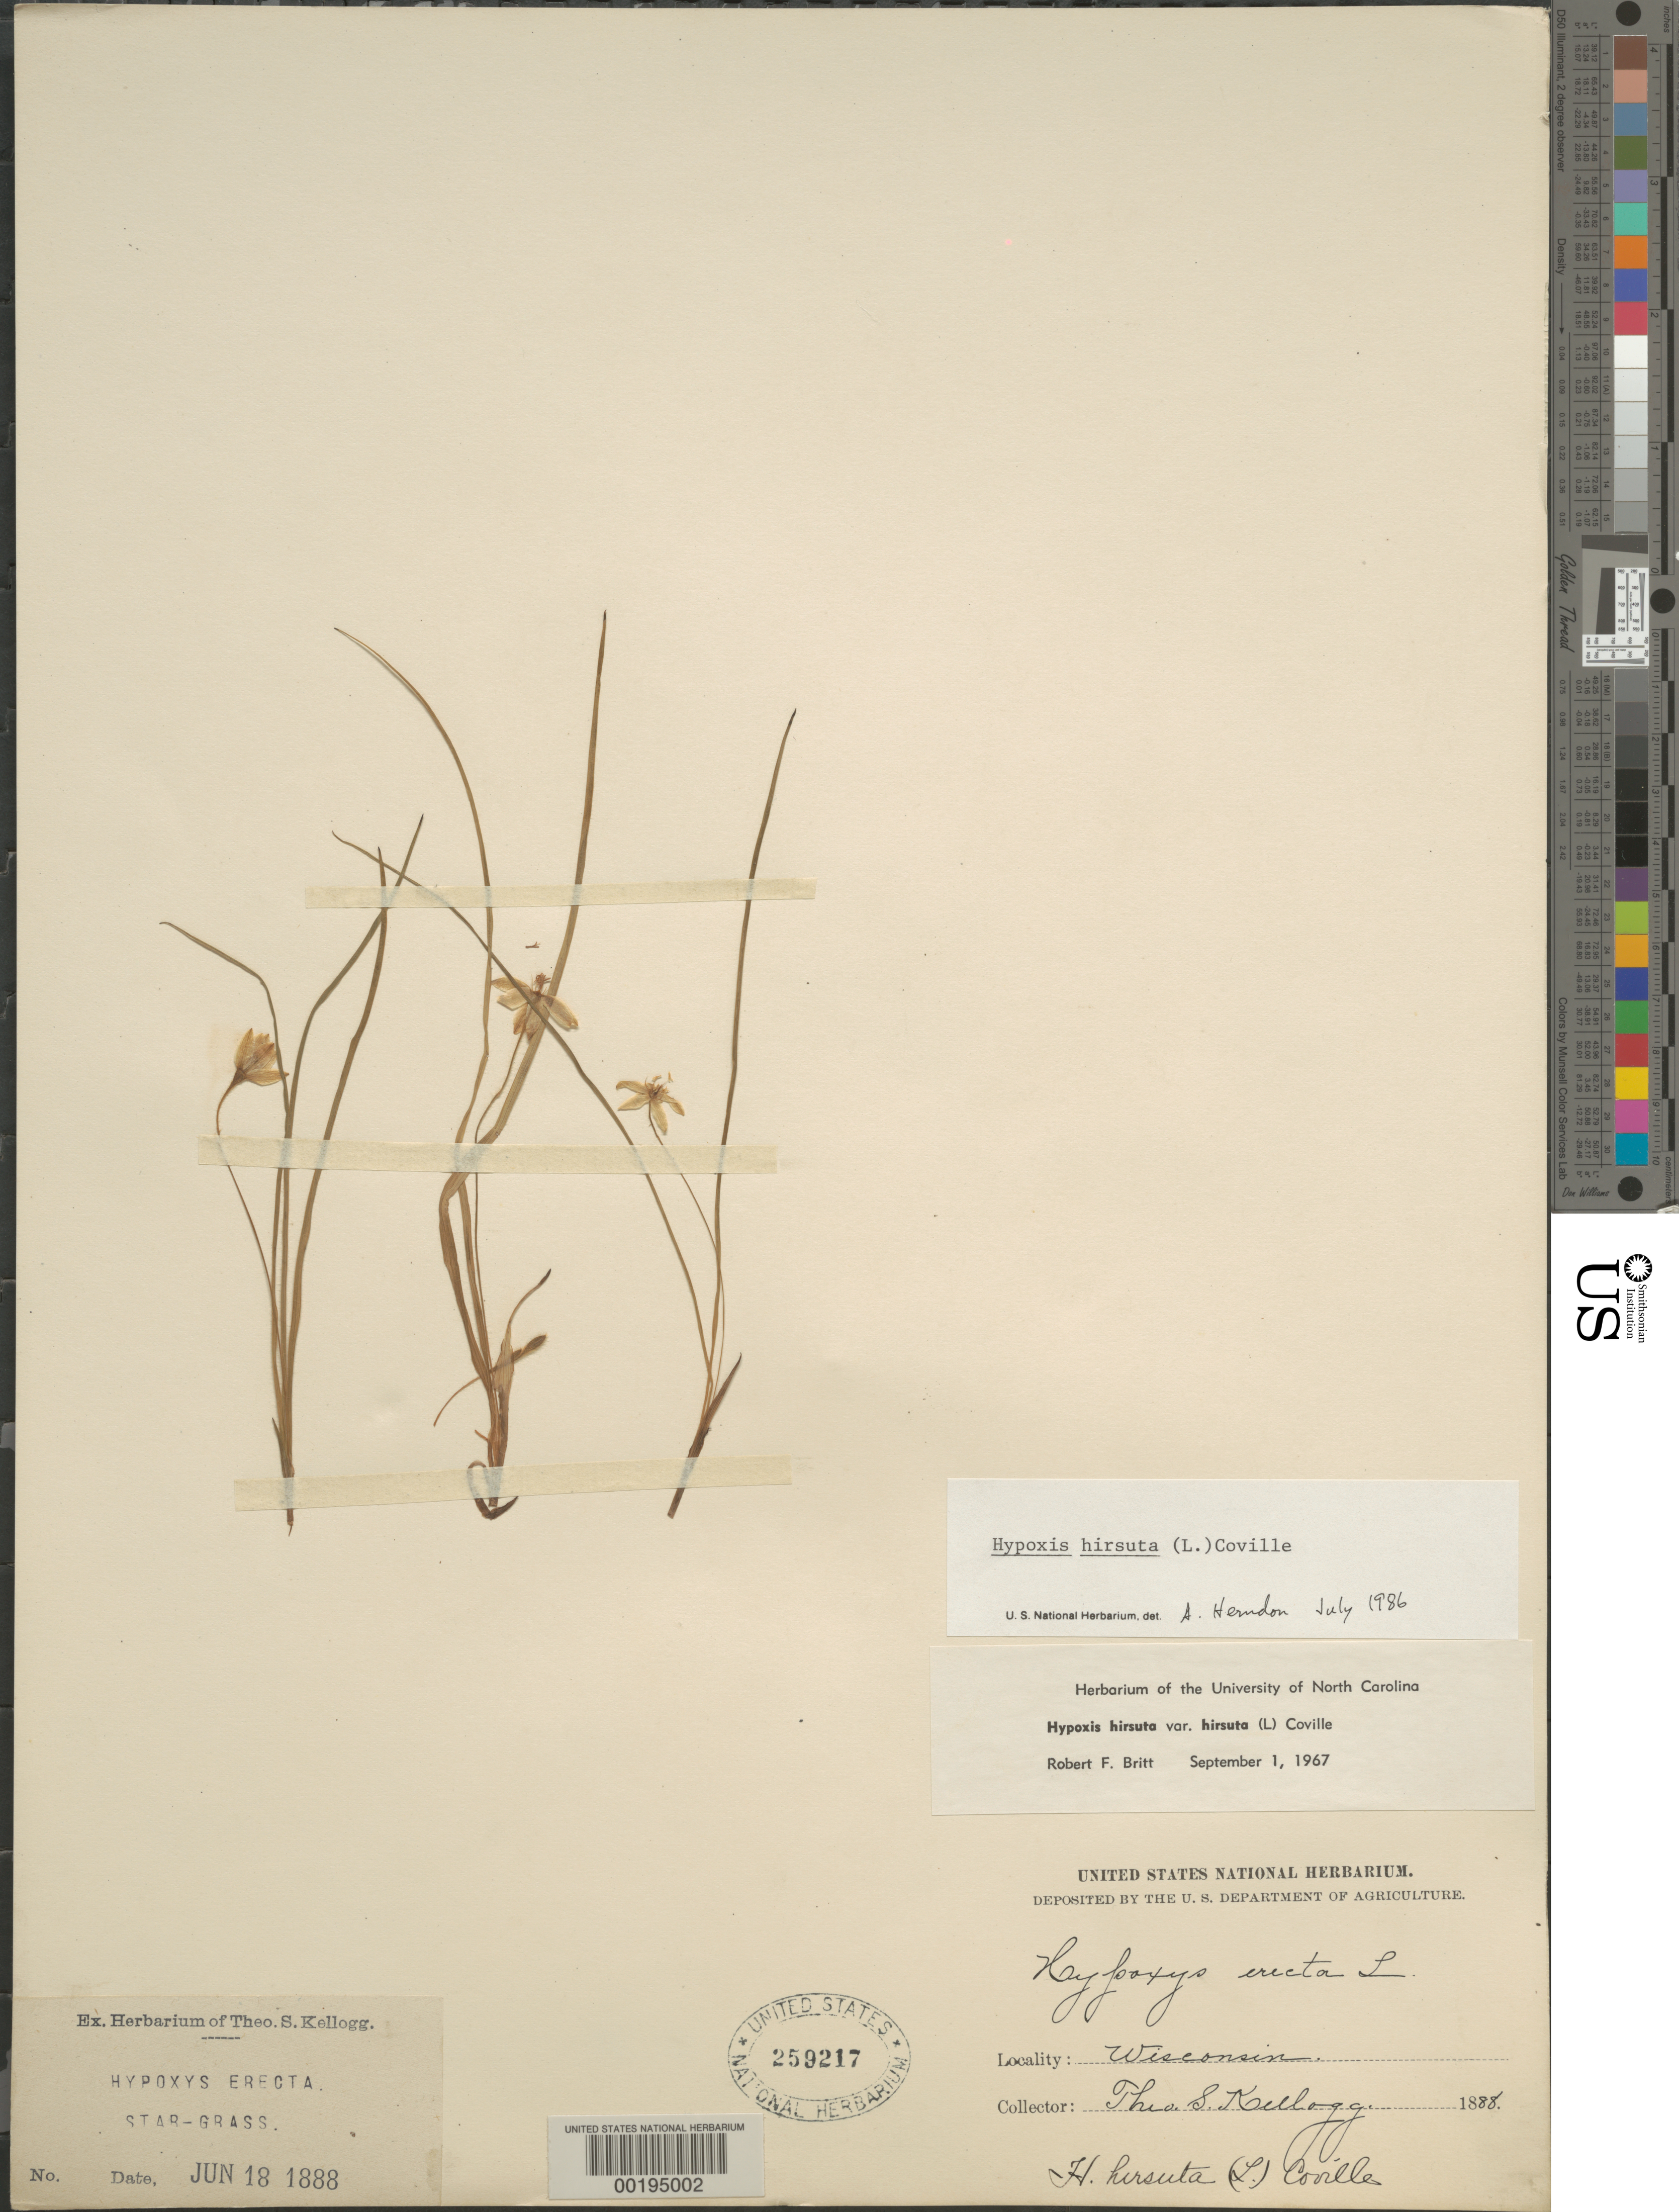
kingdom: Plantae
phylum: Tracheophyta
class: Liliopsida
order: Asparagales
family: Hypoxidaceae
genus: Hypoxis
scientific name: Hypoxis hirsuta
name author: (L.) Coville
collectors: T. S. Kellogg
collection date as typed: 18 Jun 1888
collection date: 1888-06-18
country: United States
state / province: Wisconsin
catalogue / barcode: US 259217